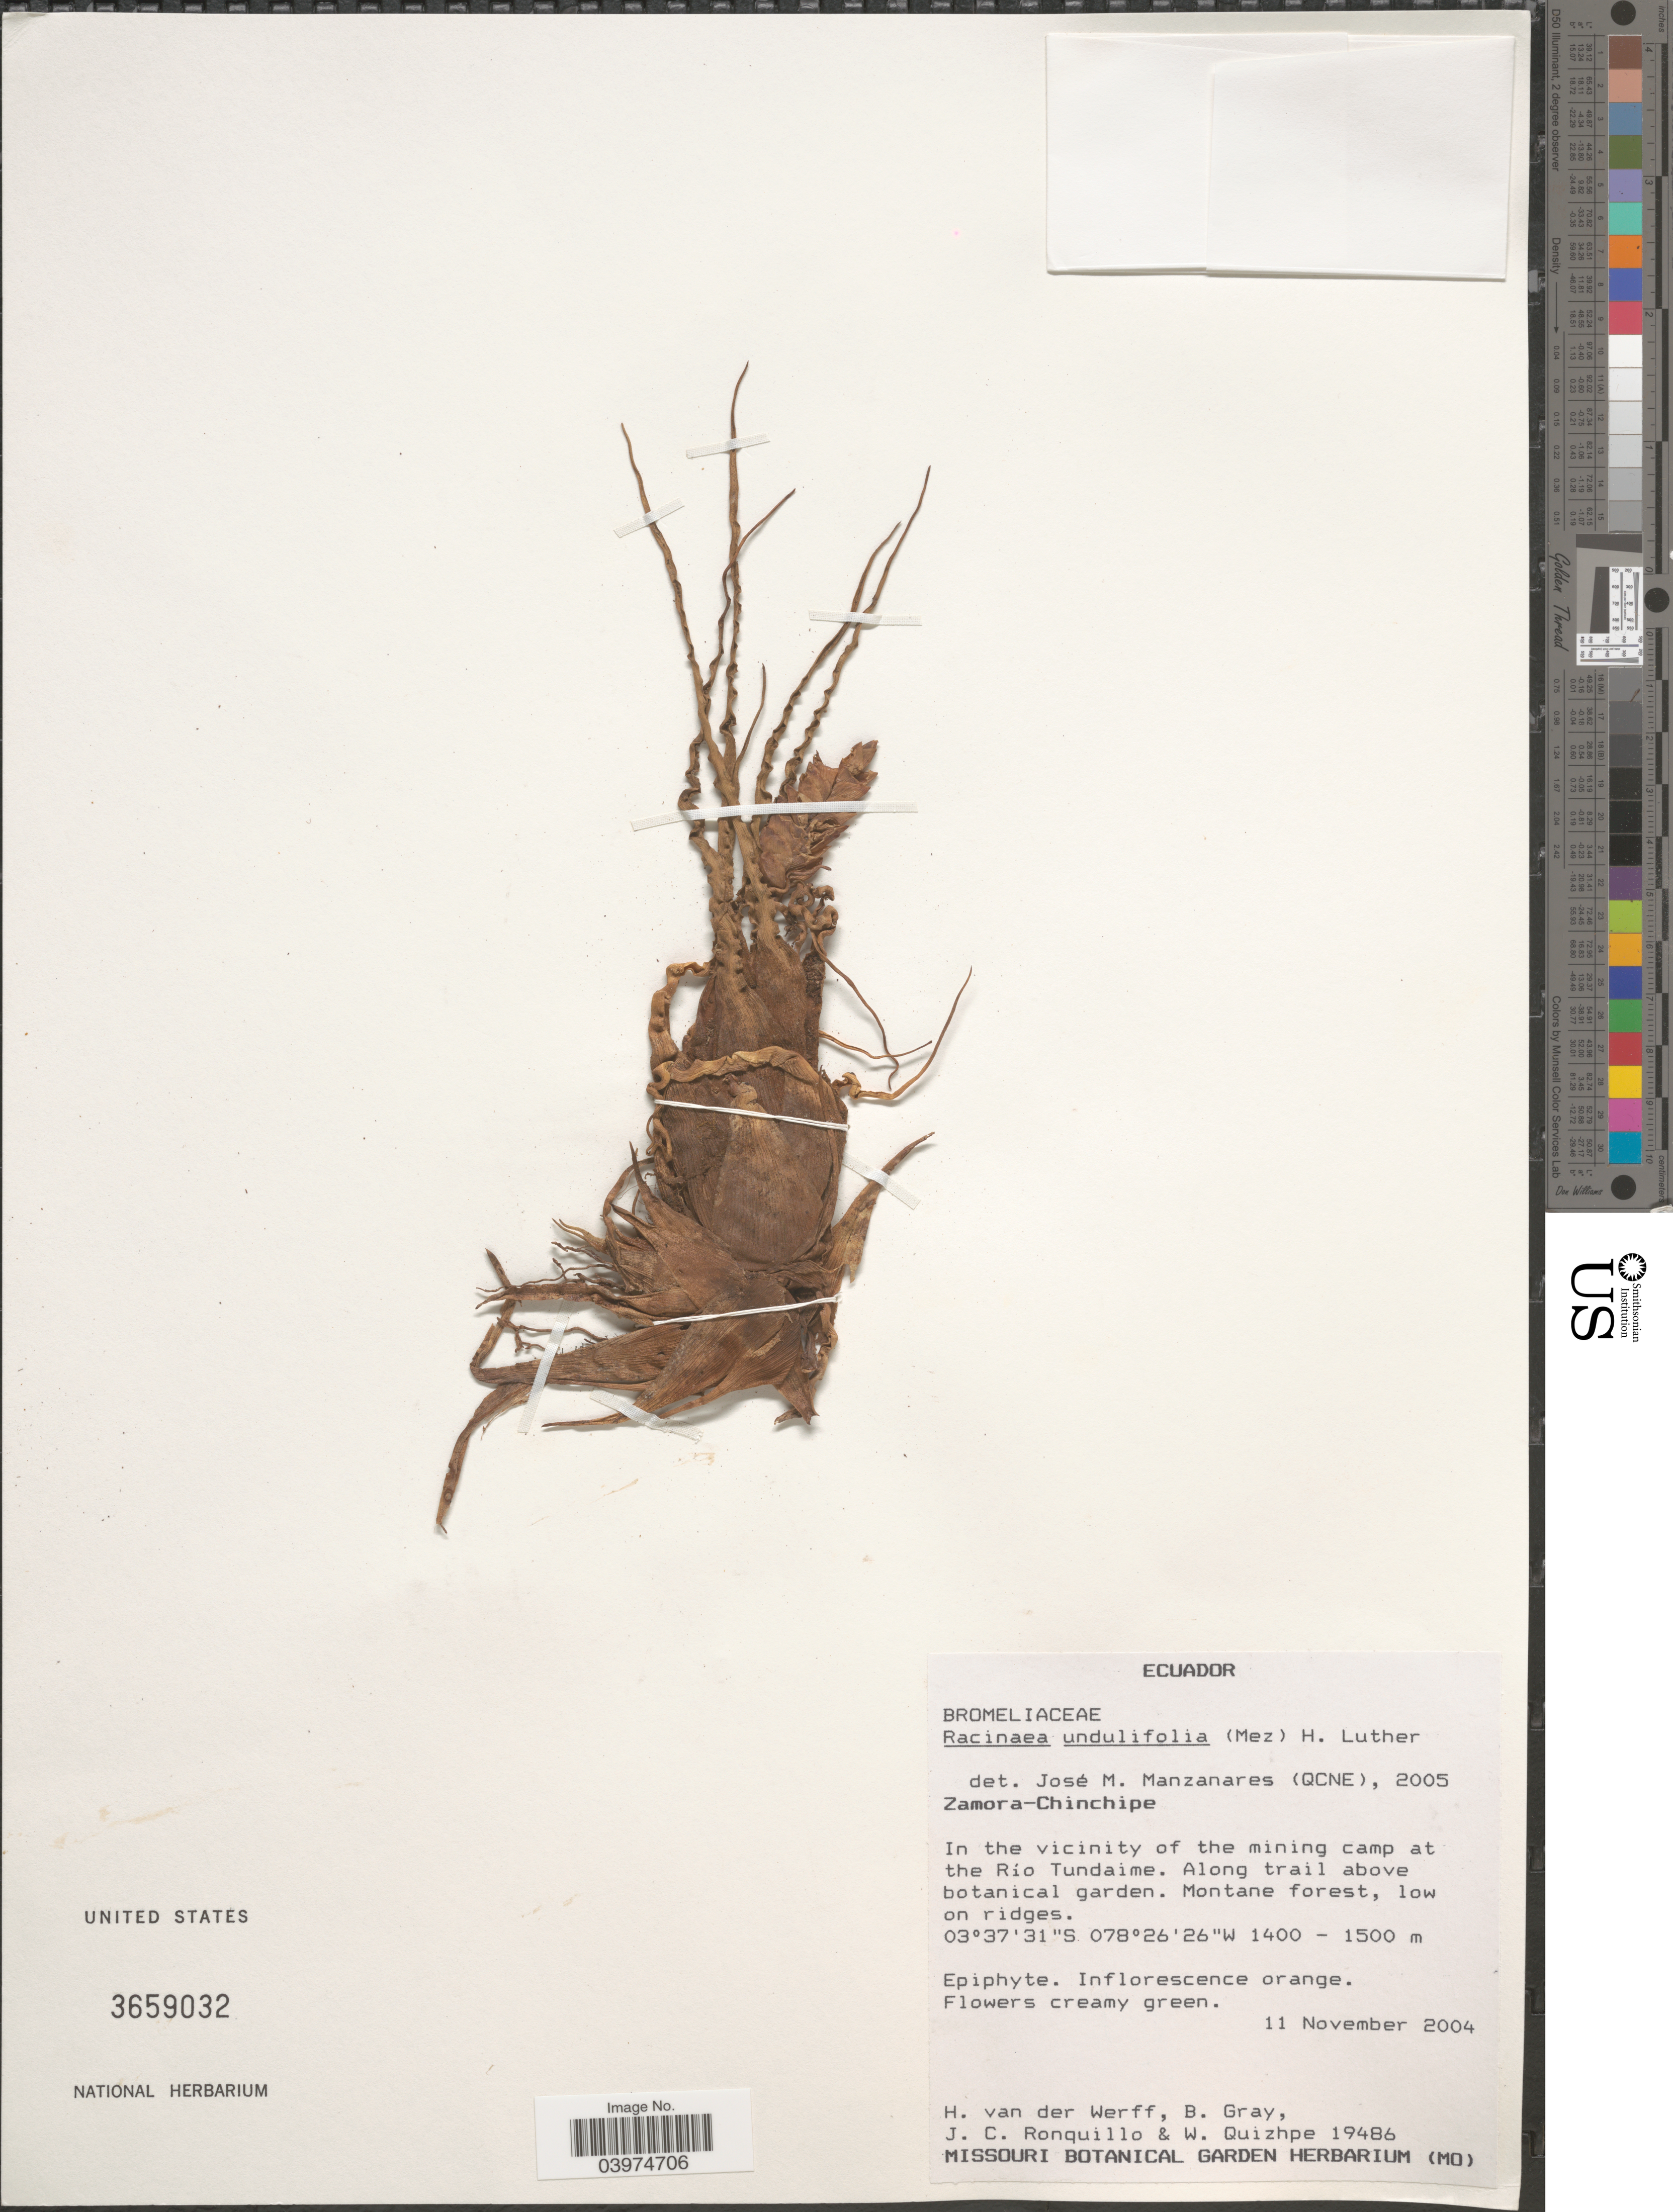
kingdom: Plantae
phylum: Tracheophyta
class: Liliopsida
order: Poales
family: Bromeliaceae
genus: Tillandsia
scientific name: Tillandsia undulifolia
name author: Mez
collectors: H. van der Werff, B. Gray, J. Ronquillo & W. Quizhpe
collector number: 19486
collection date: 2004-11-11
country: Ecuador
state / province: Zamora-Chinchipe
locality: In the vicinity of the mining camp at the Río Tundaime. Along trail above botanical garden.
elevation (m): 1500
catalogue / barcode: US 3659032